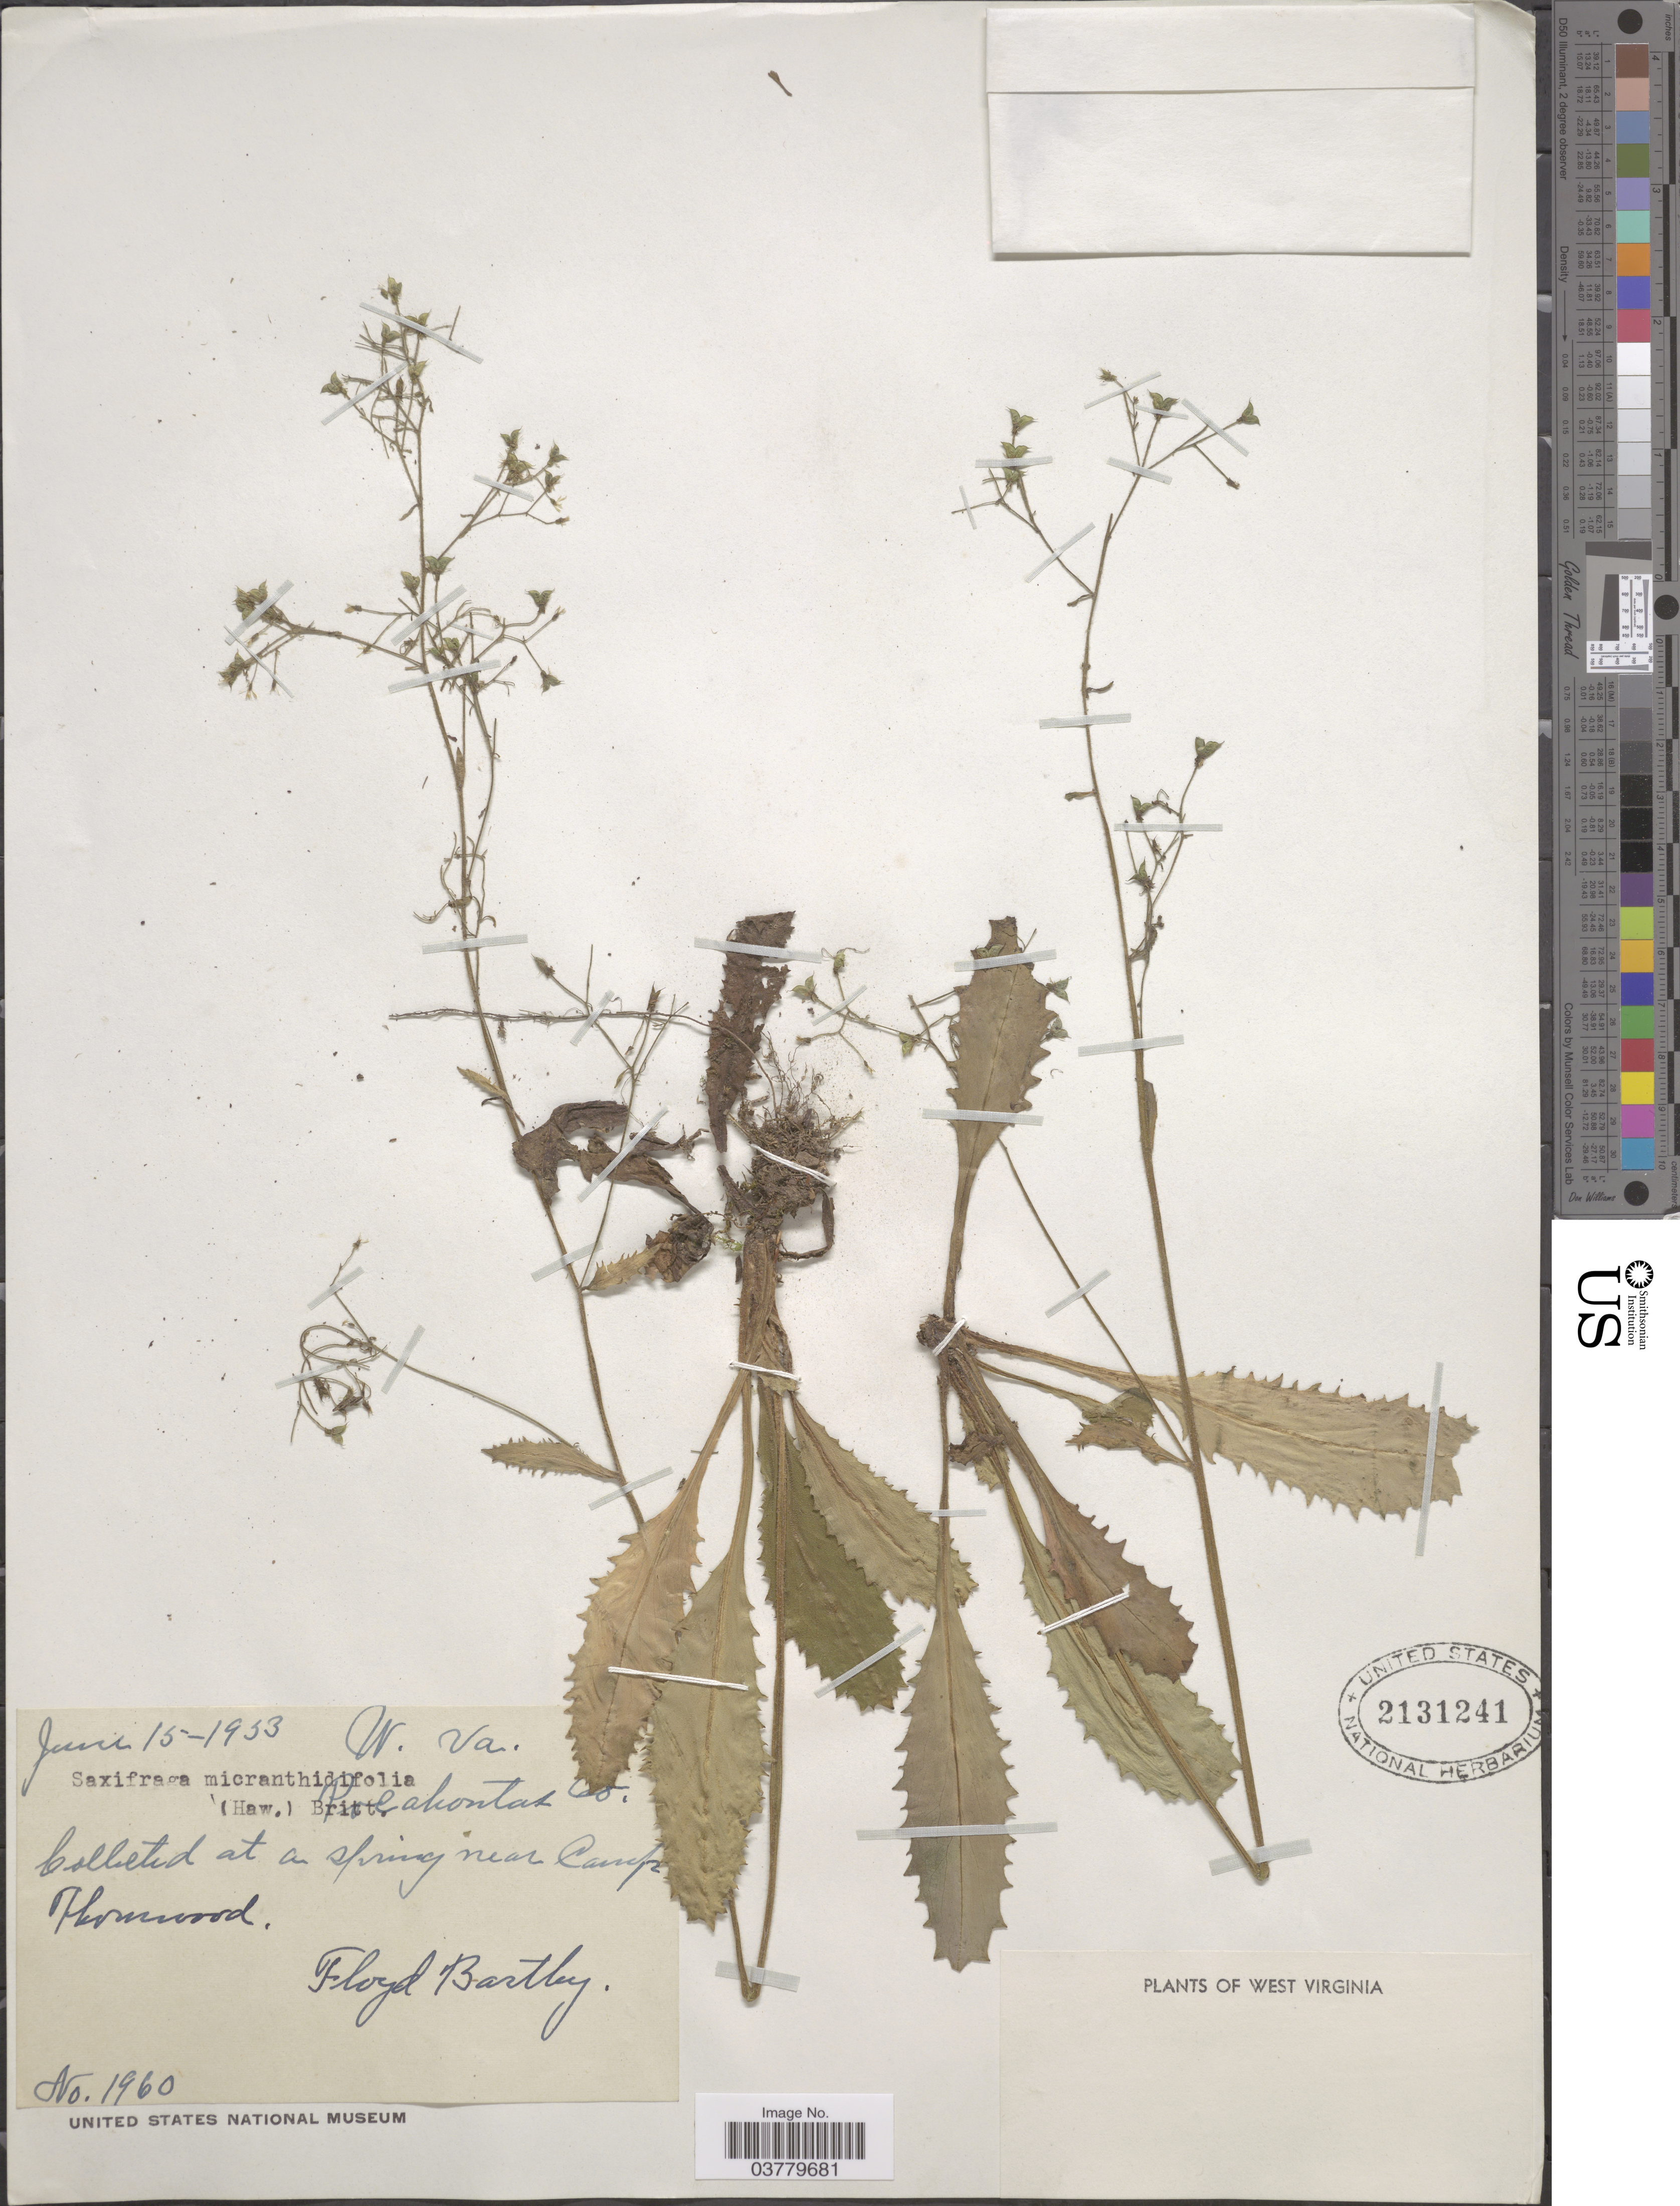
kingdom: Plantae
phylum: Tracheophyta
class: Magnoliopsida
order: Saxifragales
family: Saxifragaceae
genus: Micranthes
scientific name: Micranthes micranthidifolia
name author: (Haw.) Small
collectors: F. Bartley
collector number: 1960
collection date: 1953-06-15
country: United States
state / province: West Virginia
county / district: Pocahontas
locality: Pocahontas Co. A spring near Camp. Thornwood.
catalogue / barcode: US 2131241